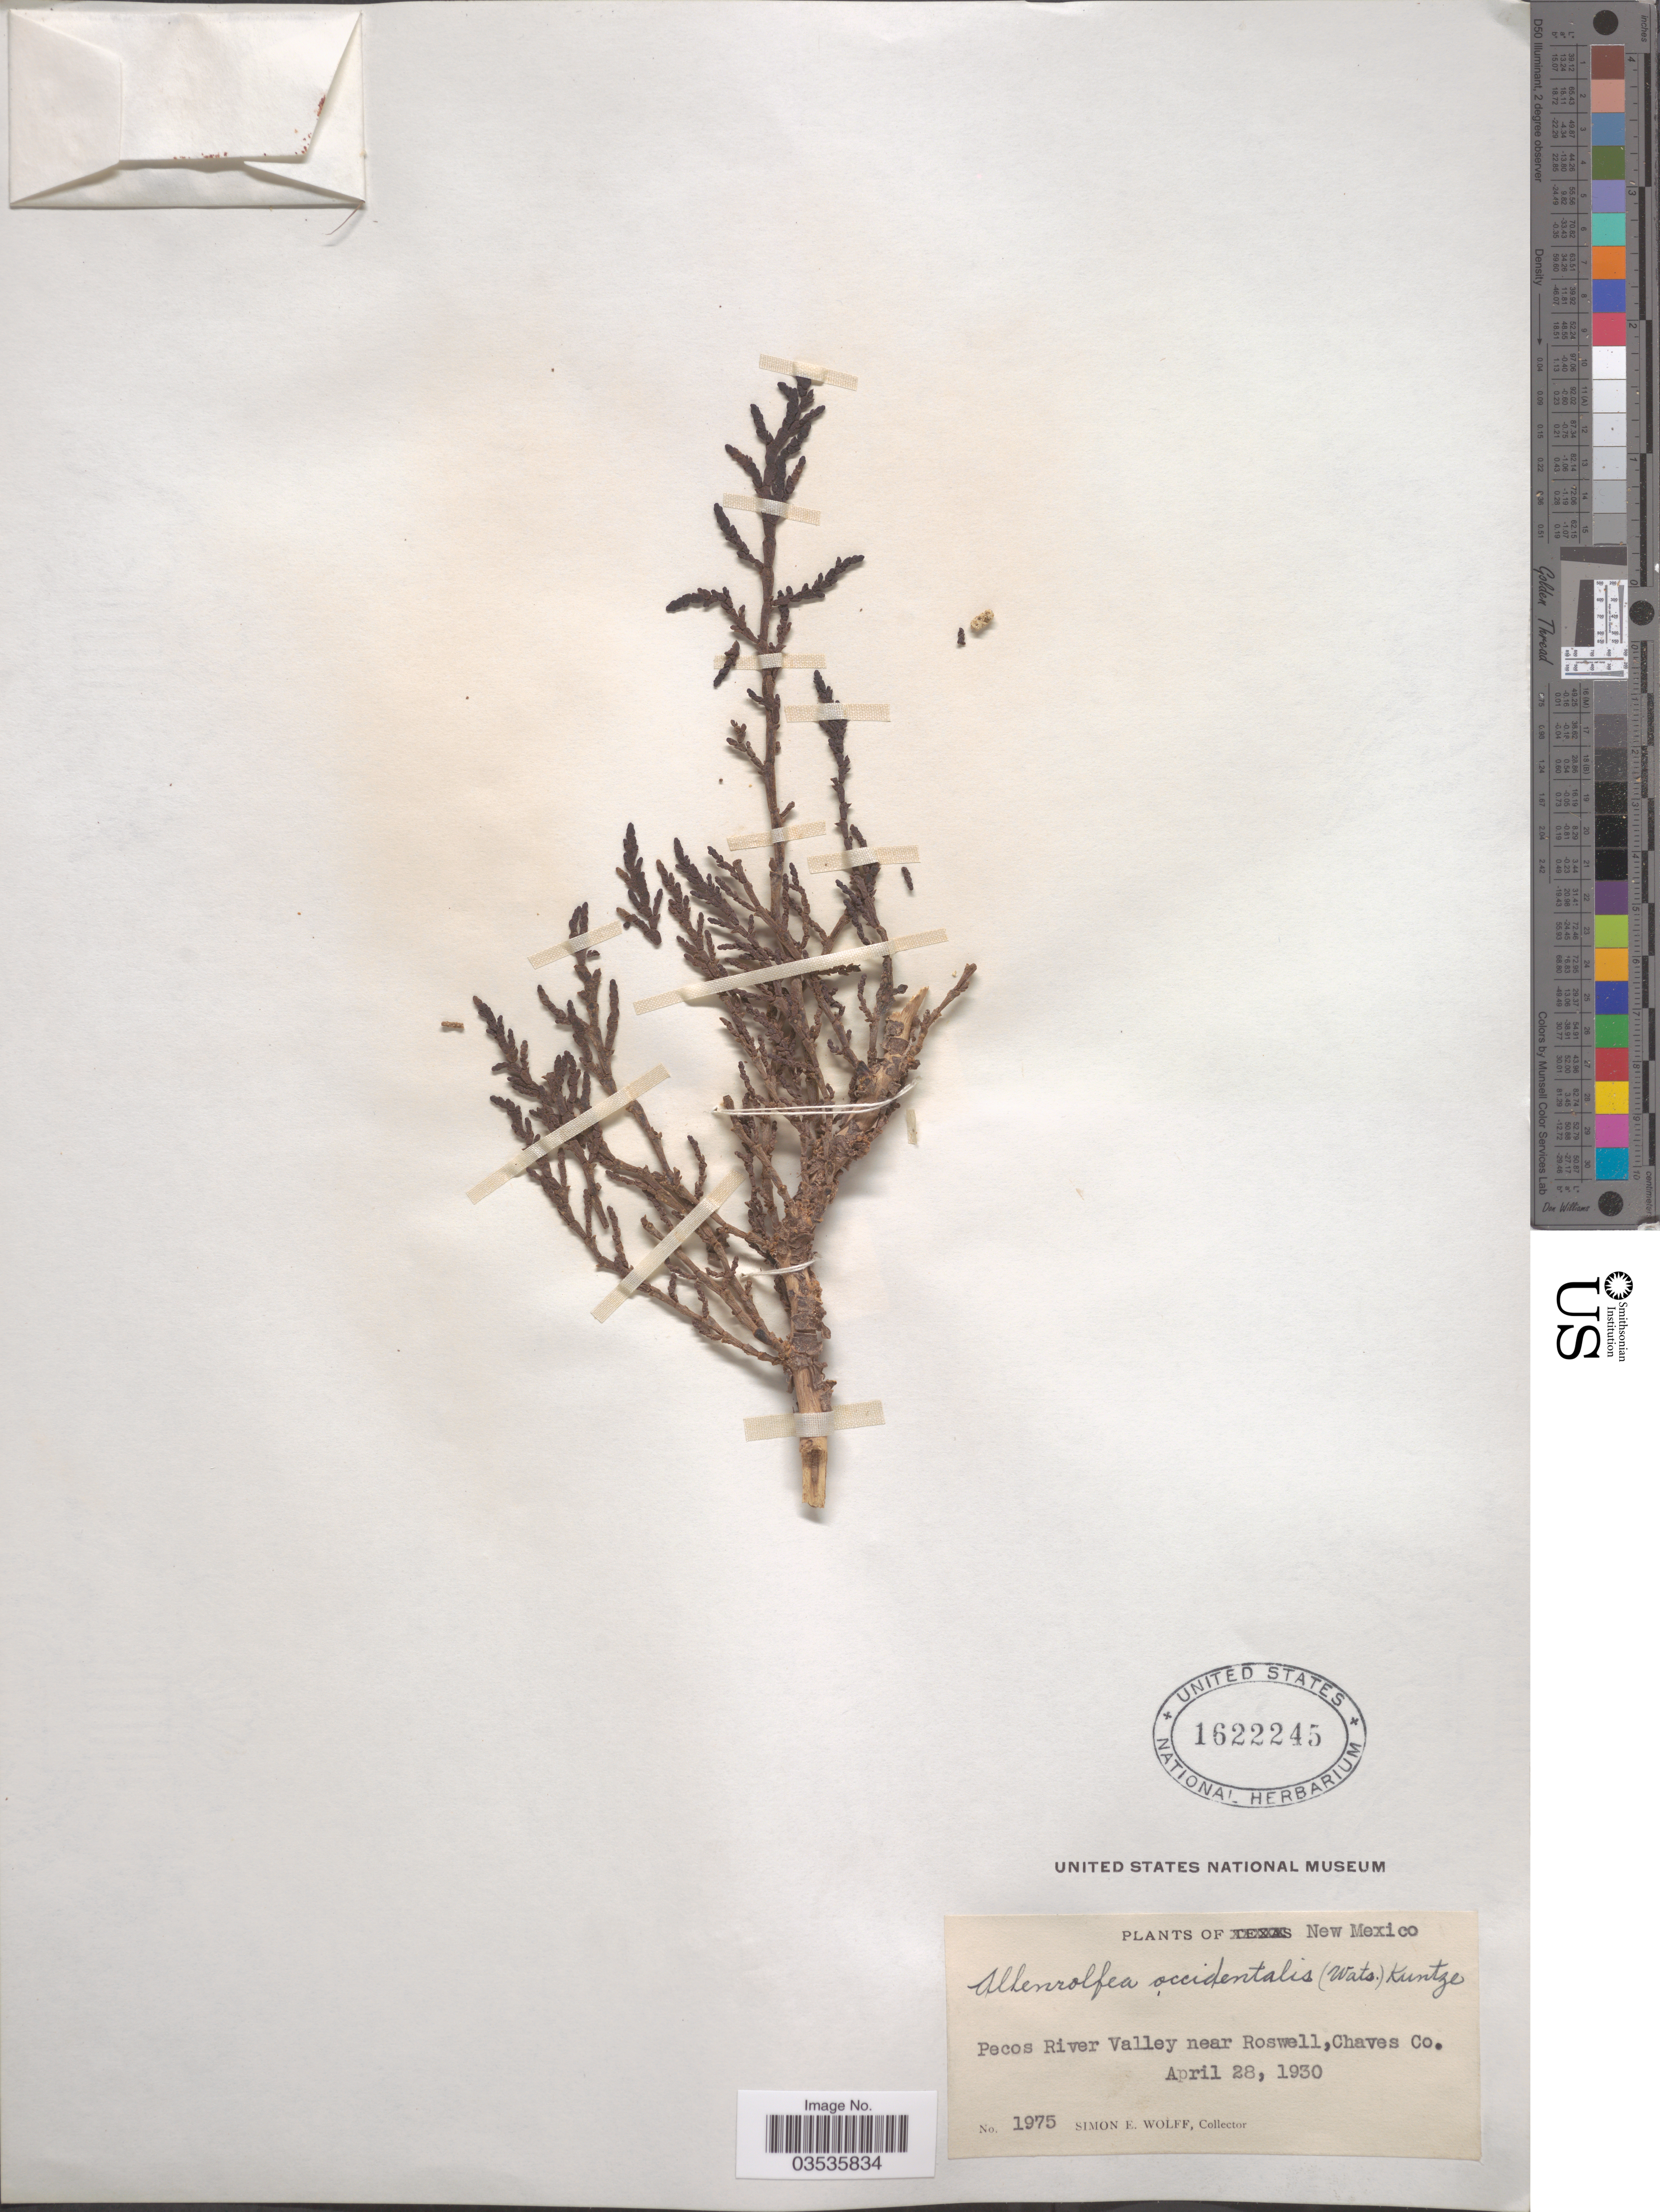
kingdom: Plantae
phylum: Tracheophyta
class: Magnoliopsida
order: Caryophyllales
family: Amaranthaceae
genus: Allenrolfea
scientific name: Allenrolfea occidentalis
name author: (S. Watson) Kuntze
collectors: S. E. Wolff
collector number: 1975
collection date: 1930-04-28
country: United States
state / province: New Mexico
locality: Pecos River Valley near Roswell, Chaves Co.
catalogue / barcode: US 1622245